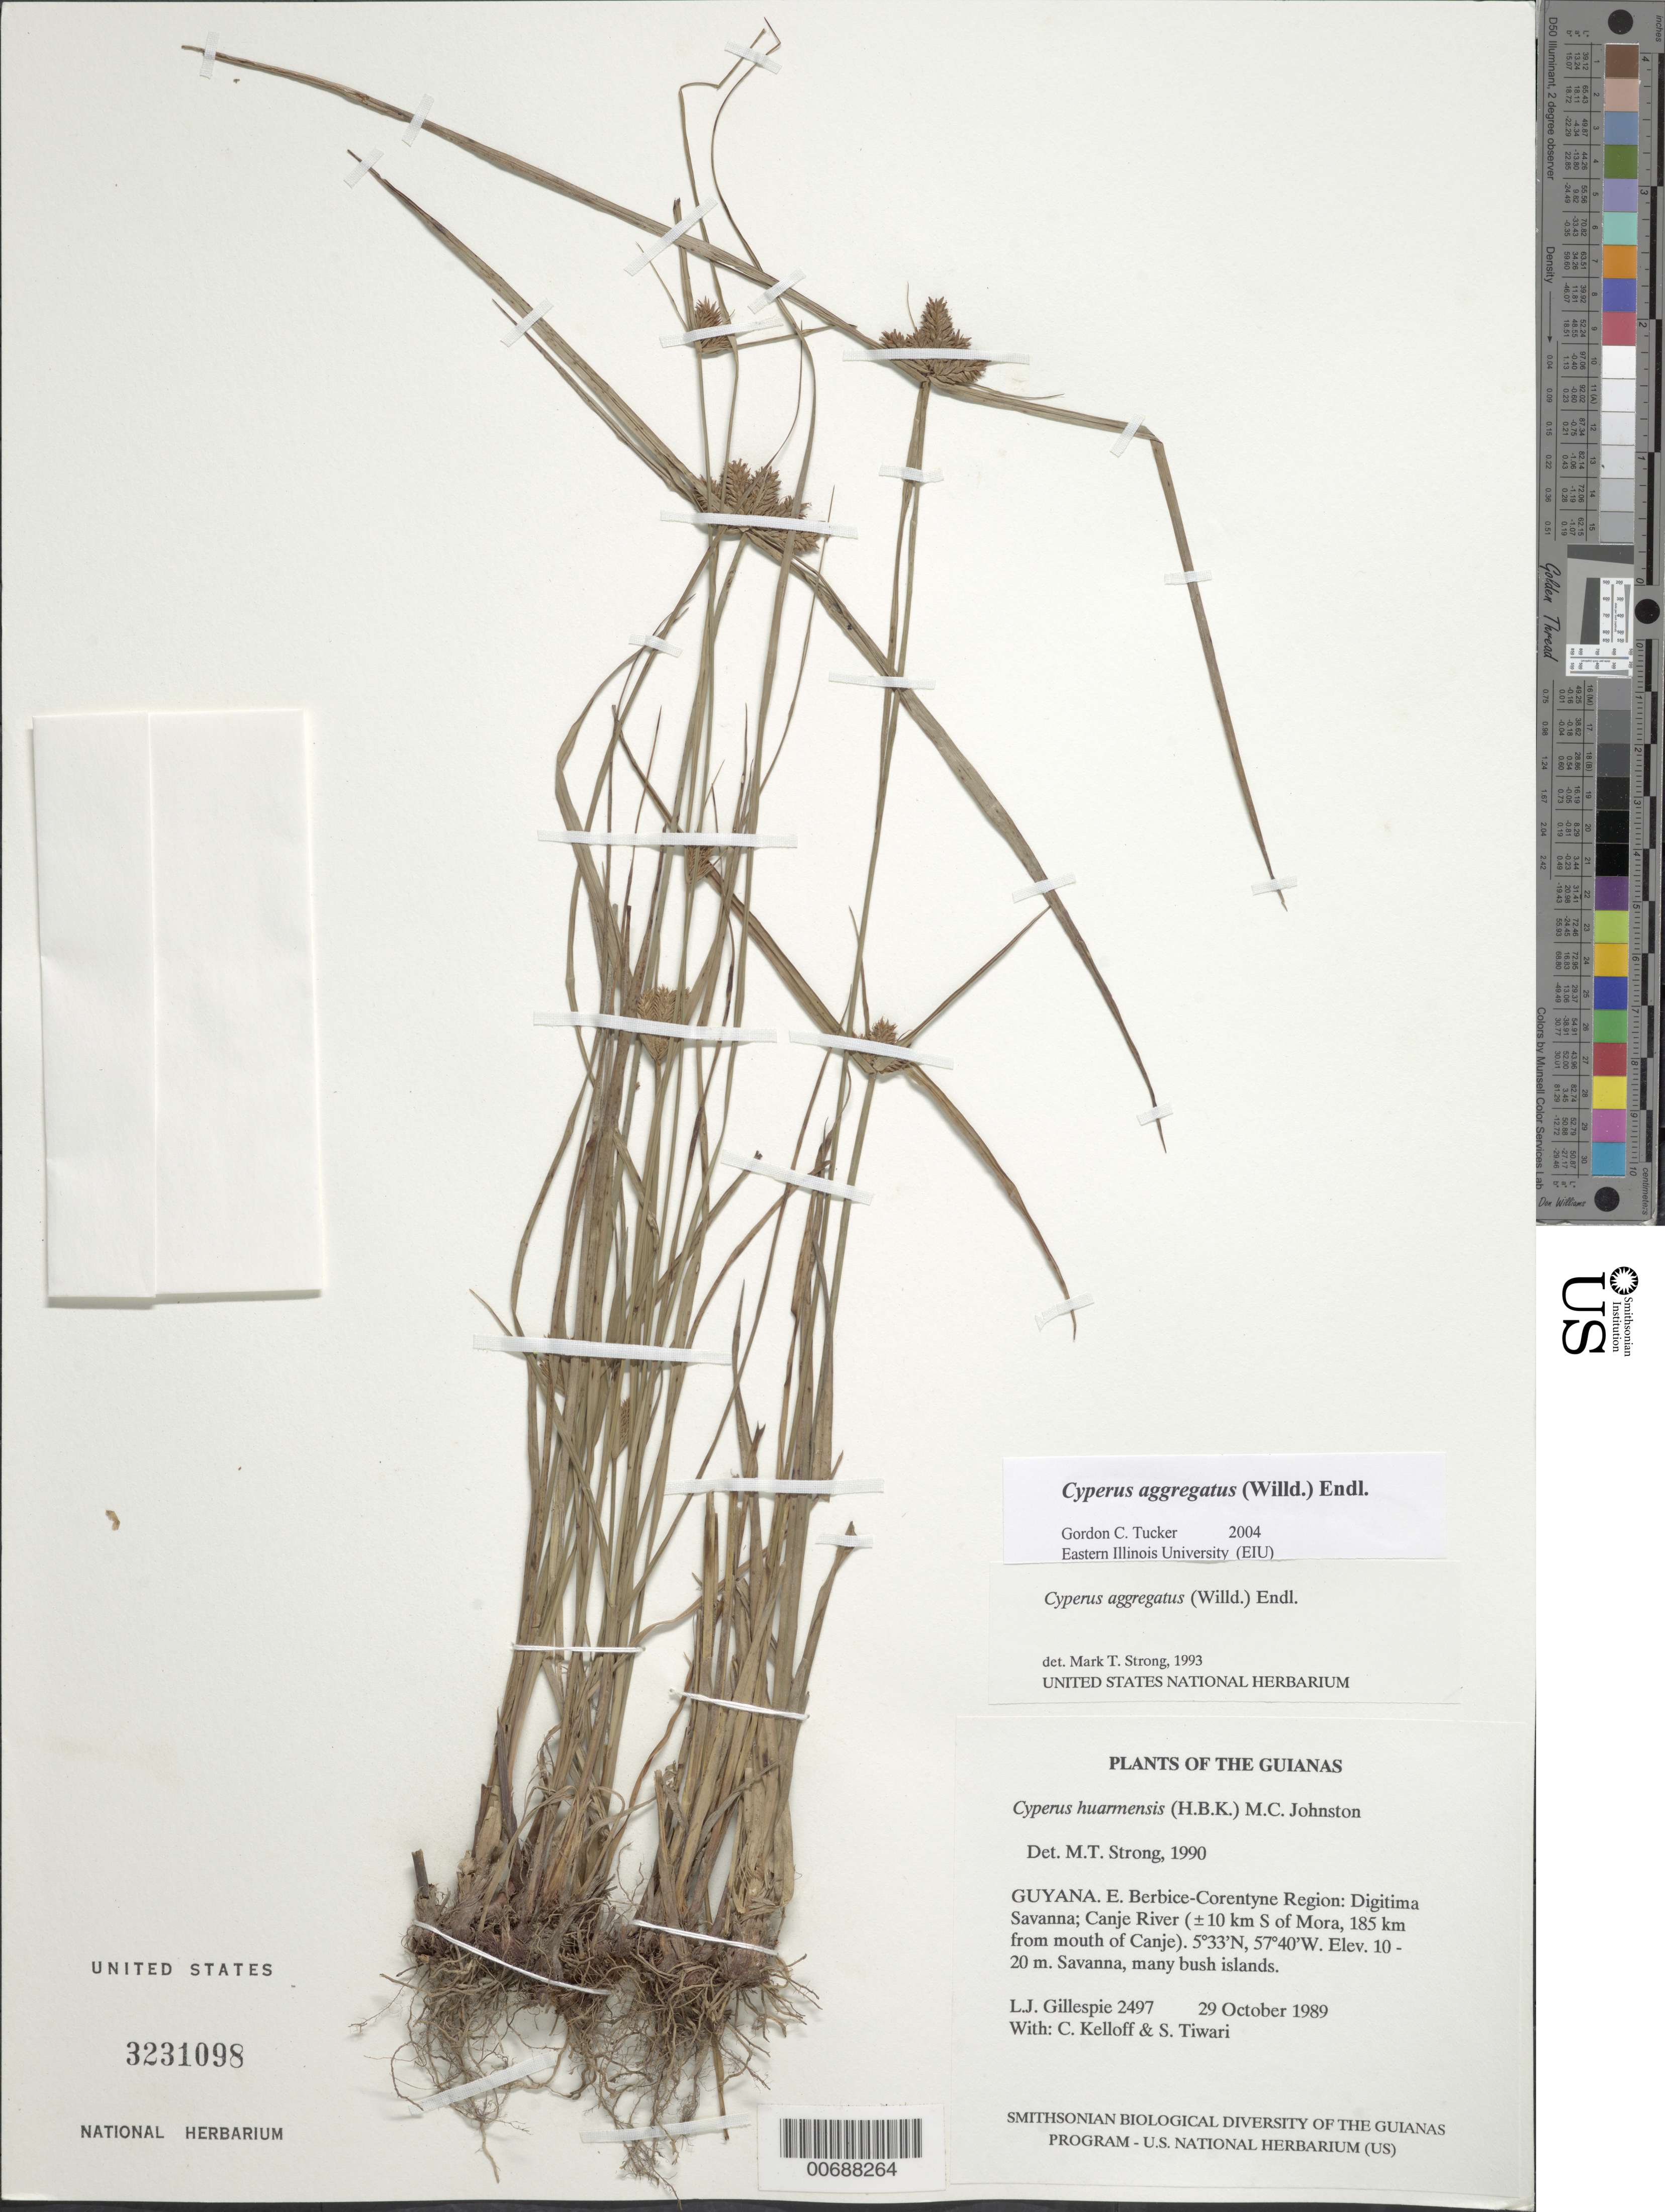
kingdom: Plantae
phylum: Tracheophyta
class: Liliopsida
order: Poales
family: Cyperaceae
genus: Cyperus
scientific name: Cyperus aggregatus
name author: (Willd.) Endl.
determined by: Tucker, G. C.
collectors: L. J. Gillespie, C. L. Kelloff & S. Tiwari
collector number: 2497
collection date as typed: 29 October 1989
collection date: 1989-10-29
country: Guyana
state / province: E. Berbice-Corentyne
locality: Digitima Savanna, Canje River ±20 km S of Mora, 185 km from mouth of Canje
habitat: Savanna, many bush islands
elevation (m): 10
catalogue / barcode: US 3231098